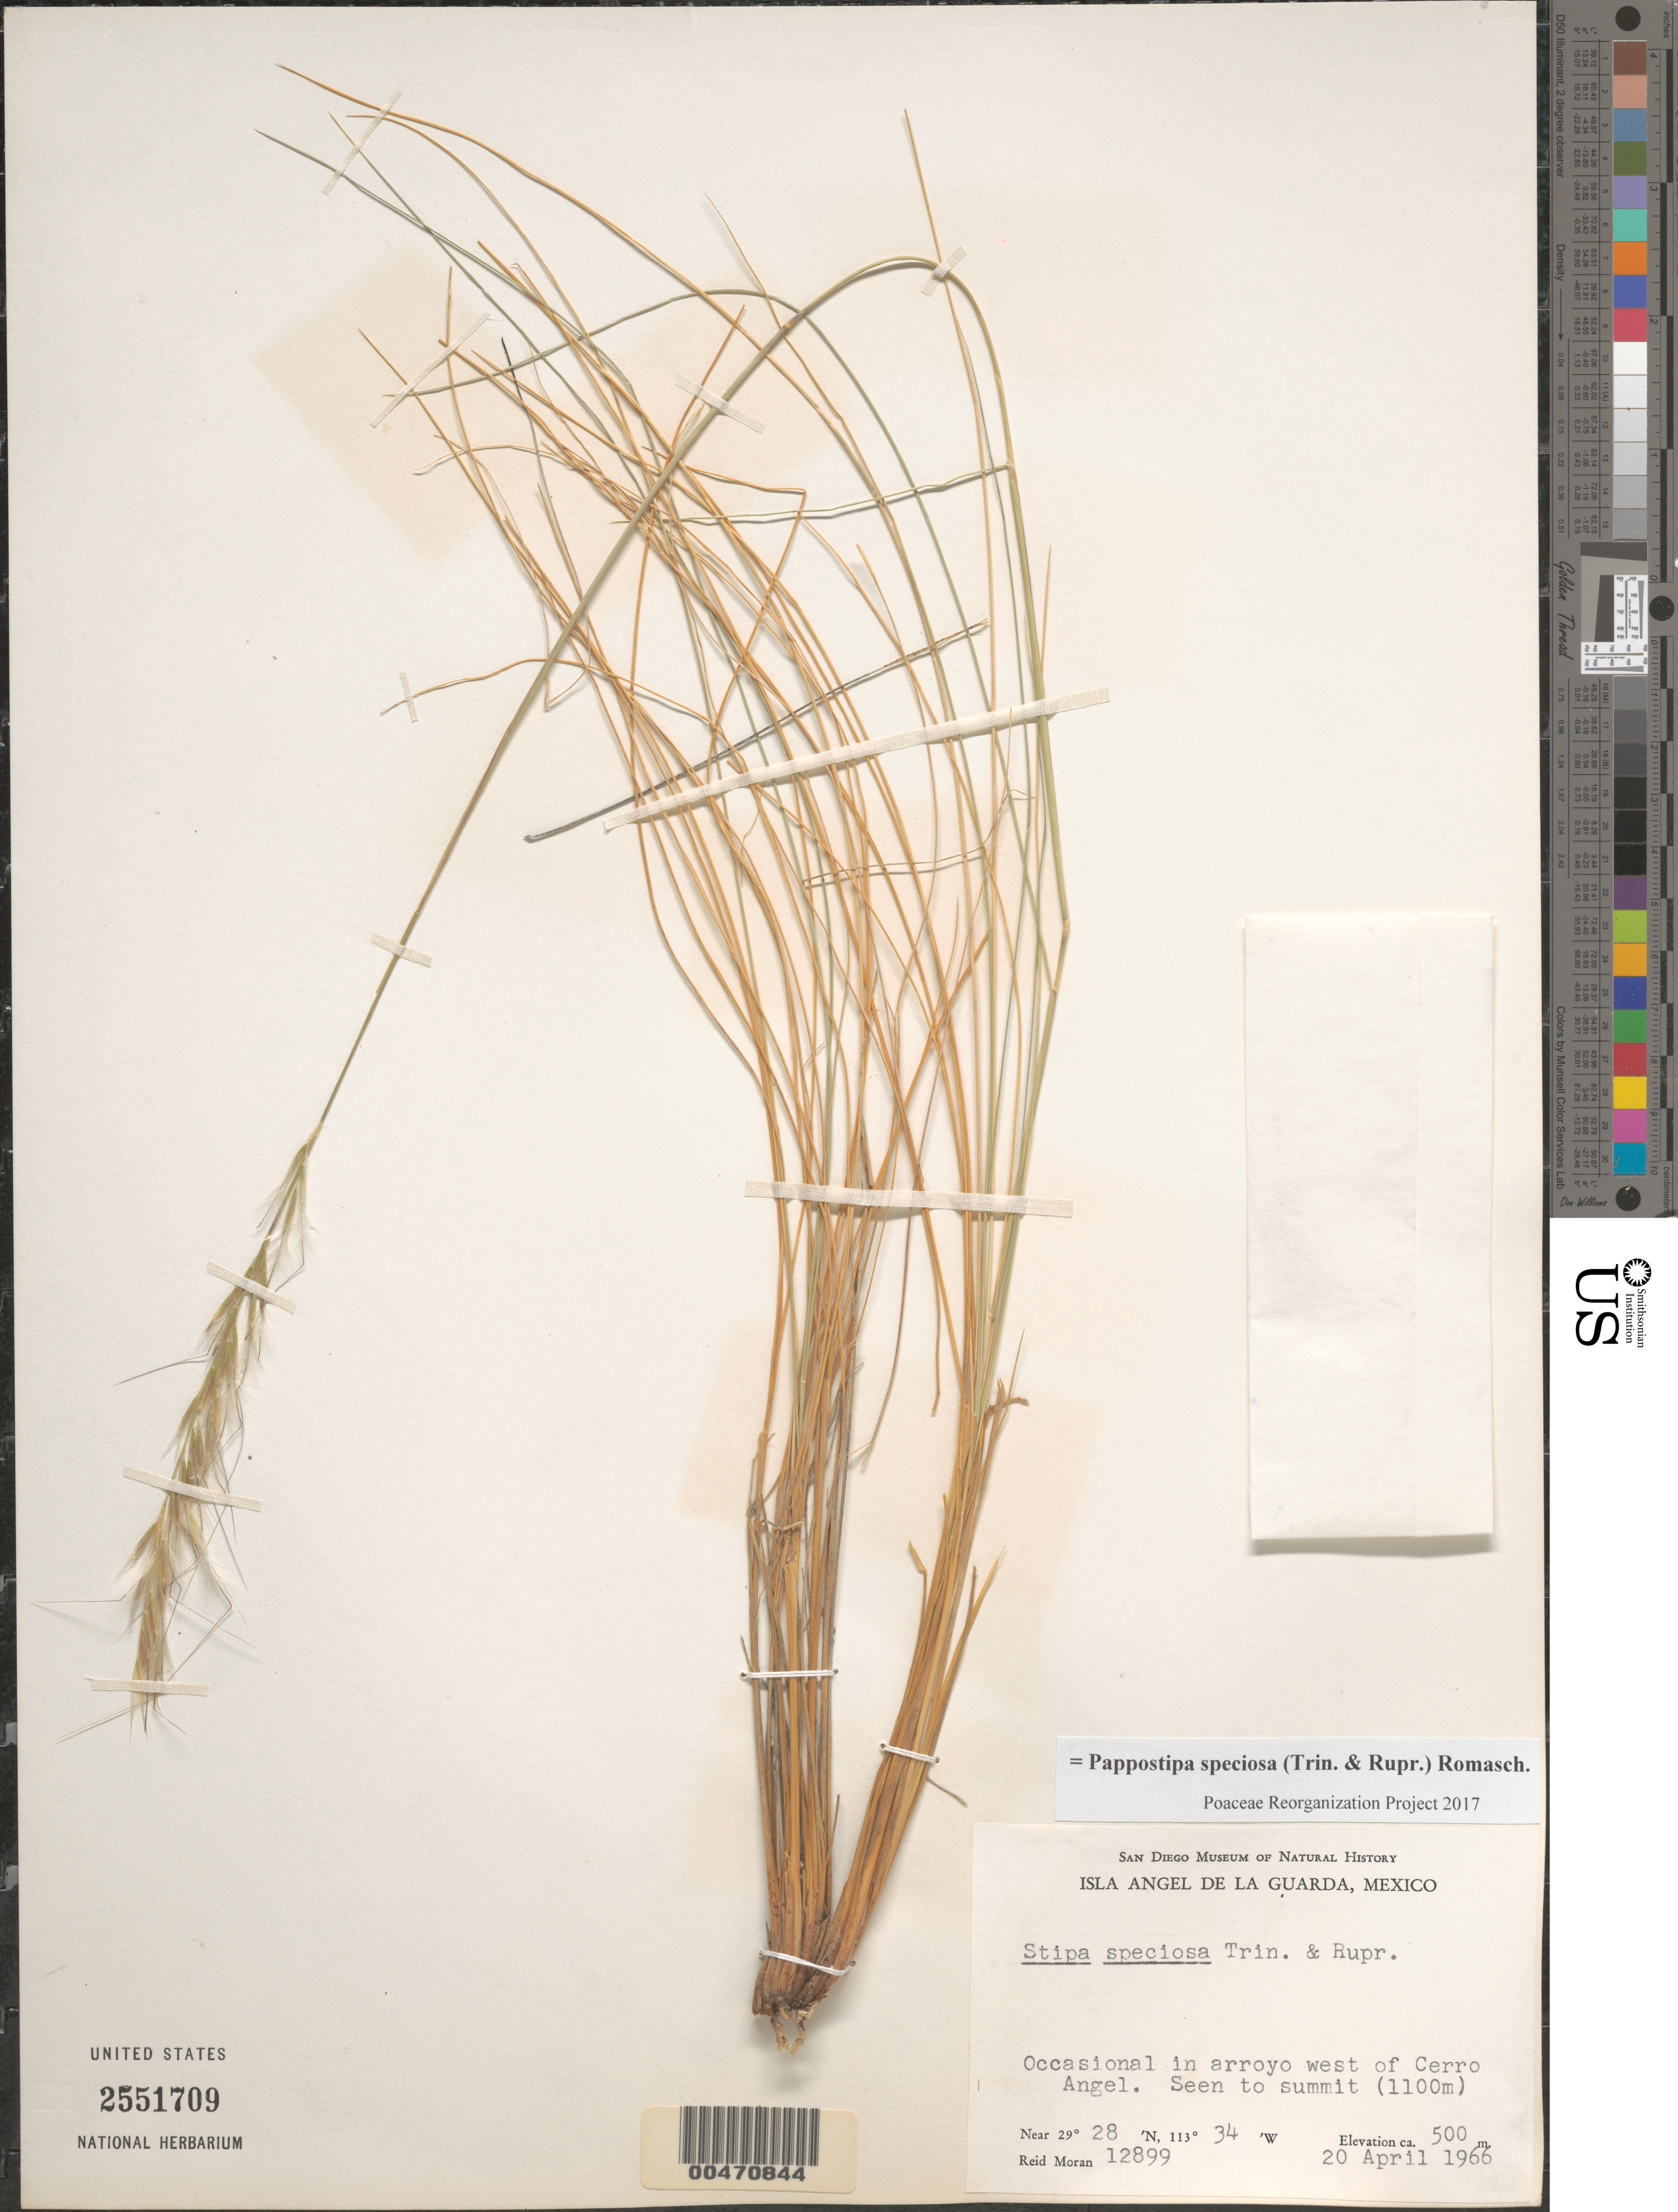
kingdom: Plantae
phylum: Tracheophyta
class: Liliopsida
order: Poales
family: Poaceae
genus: Pappostipa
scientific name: Pappostipa speciosa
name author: (Trin. & Rupr.) Romasch.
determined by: Poaceae Reorganization Project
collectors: R. V. Moran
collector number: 12899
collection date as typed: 20 Apr 1966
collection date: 1966-04-20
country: Mexico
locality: Isla Angel de la Guarda, W of Cerro Angel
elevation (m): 500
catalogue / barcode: US 2551709